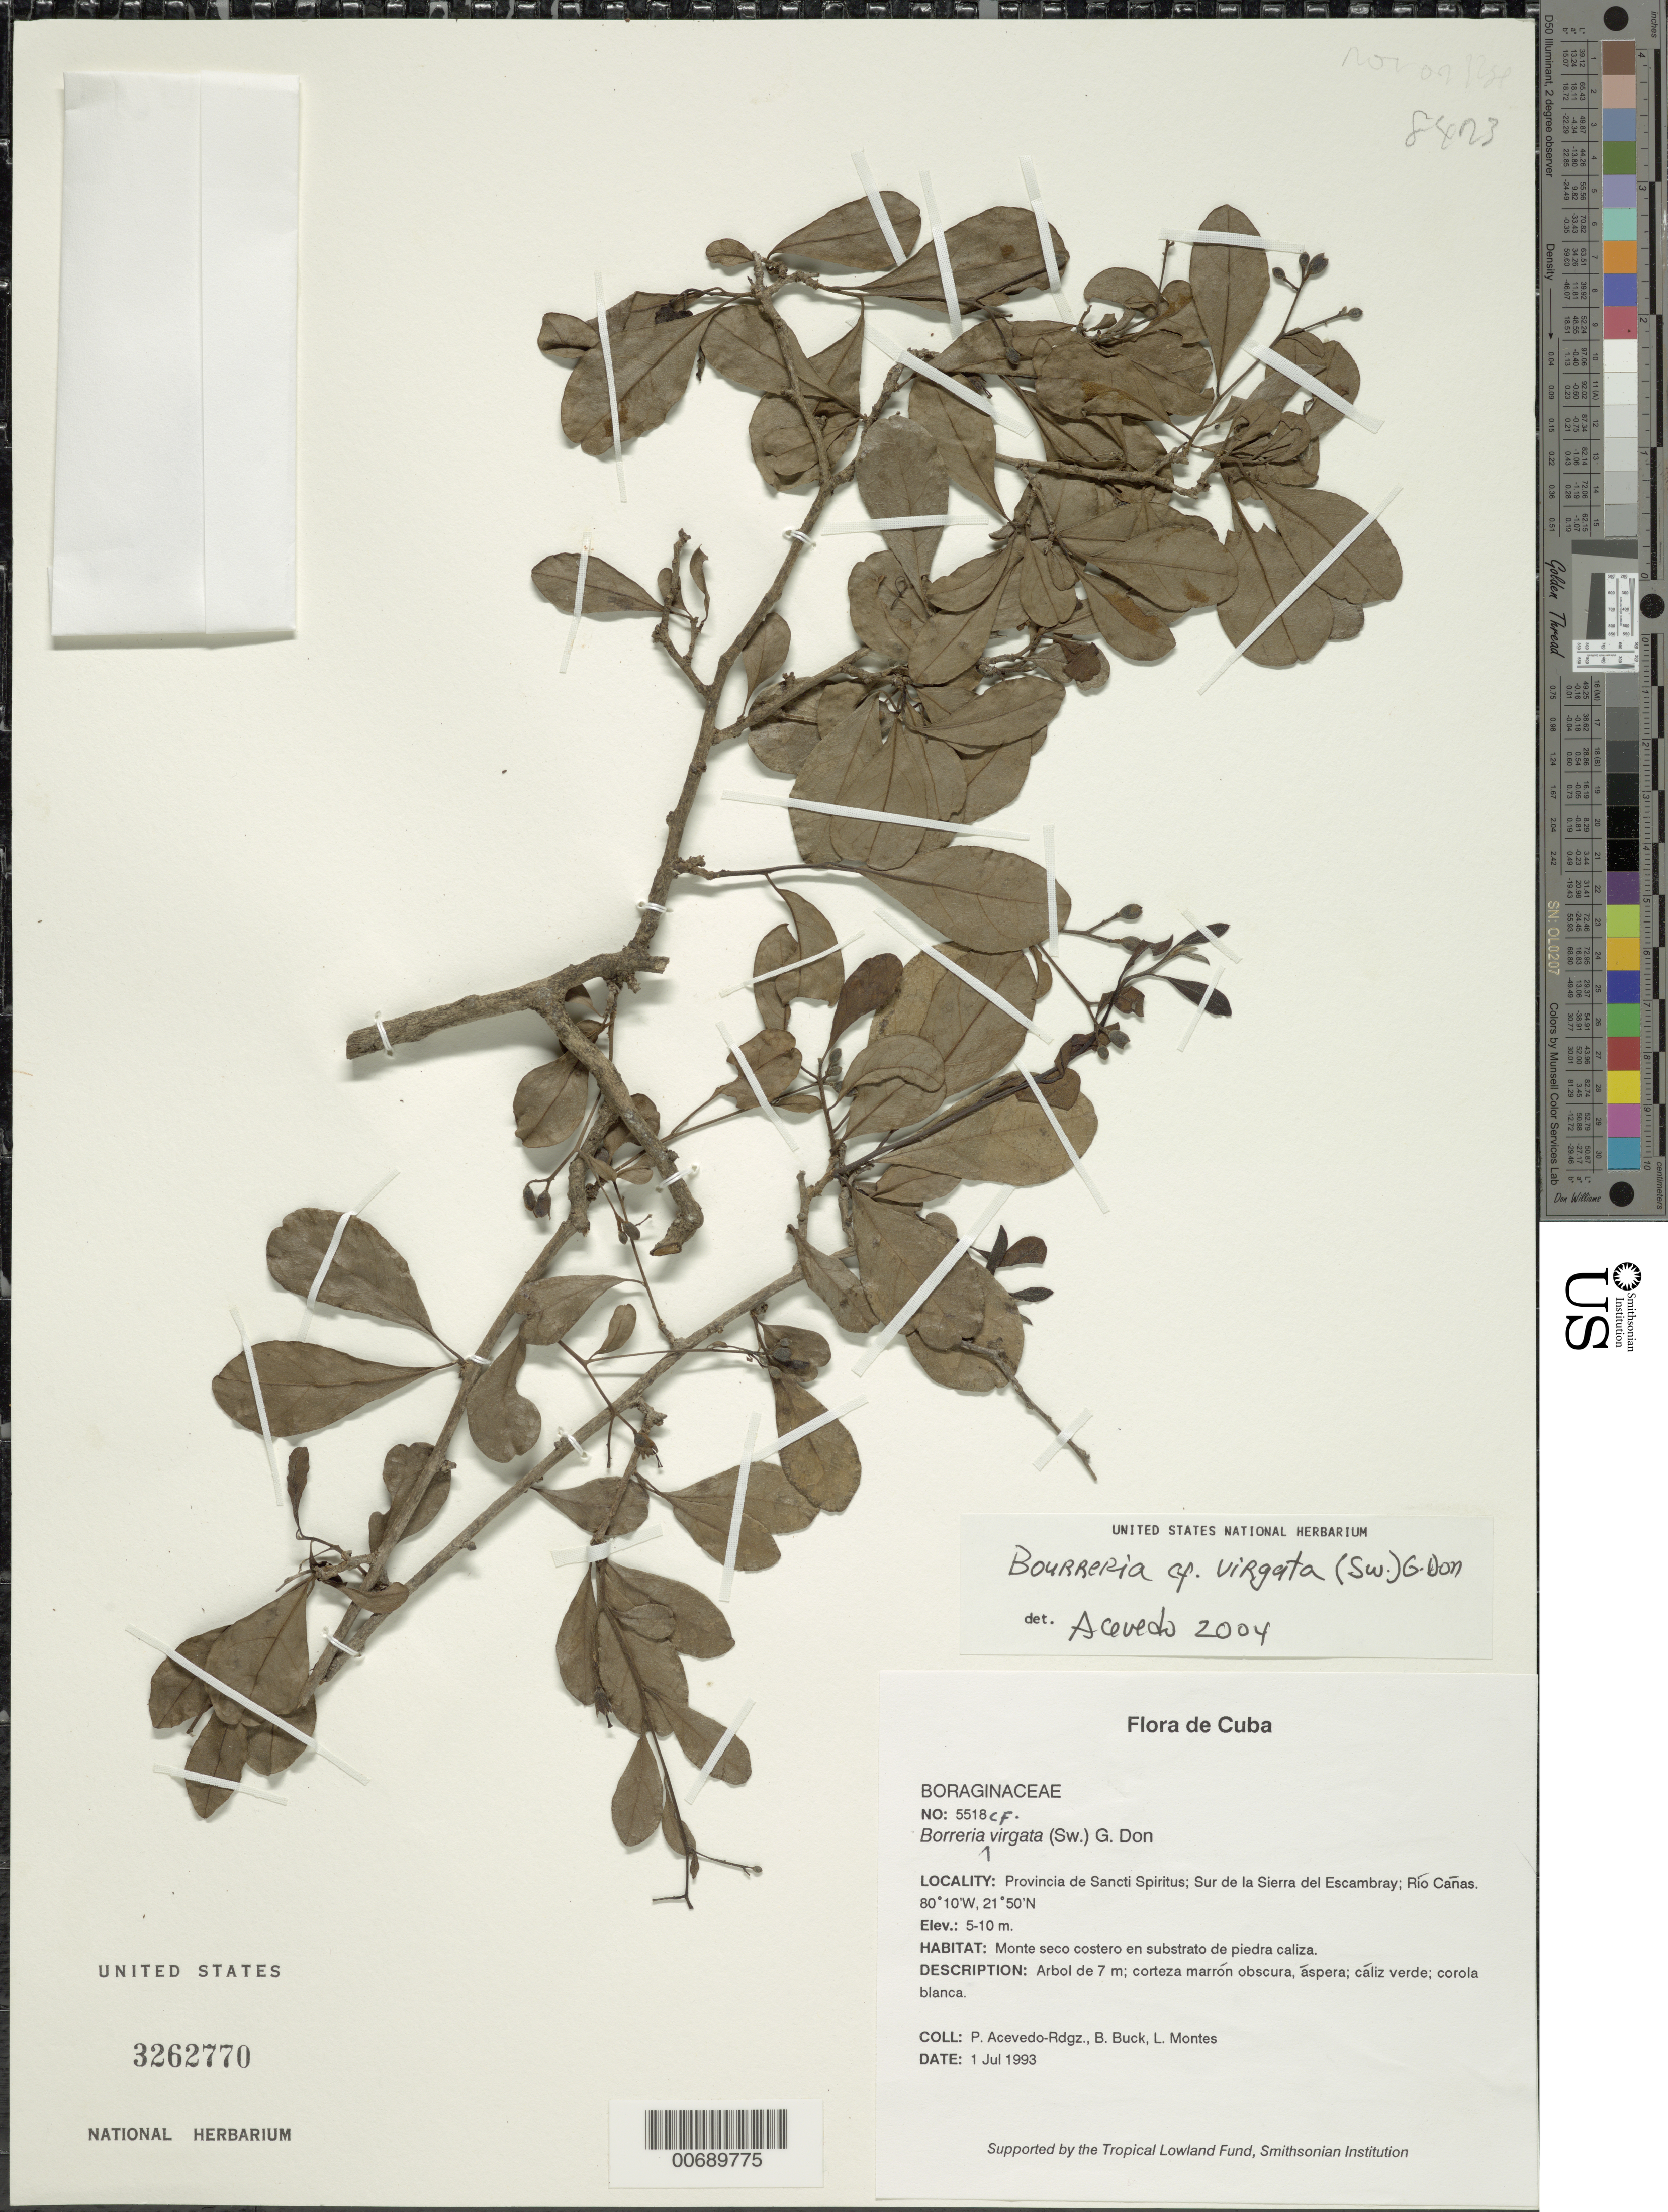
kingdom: Plantae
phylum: Tracheophyta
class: Magnoliopsida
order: Boraginales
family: Ehretiaceae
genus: Bourreria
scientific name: Bourreria virgata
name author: (Sw.) G. Don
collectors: P. Acevedo-Rodr., B. Buck & L. Montes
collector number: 5518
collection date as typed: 01 Jul 1993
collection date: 1993-07-01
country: Cuba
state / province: Sancti Spiritus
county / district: Municipio de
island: Cuba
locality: Sur de la Sierra del Escambray; Río Canas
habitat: Monte seco costero en substrato de piedra caliza.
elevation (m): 5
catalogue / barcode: US 3262770